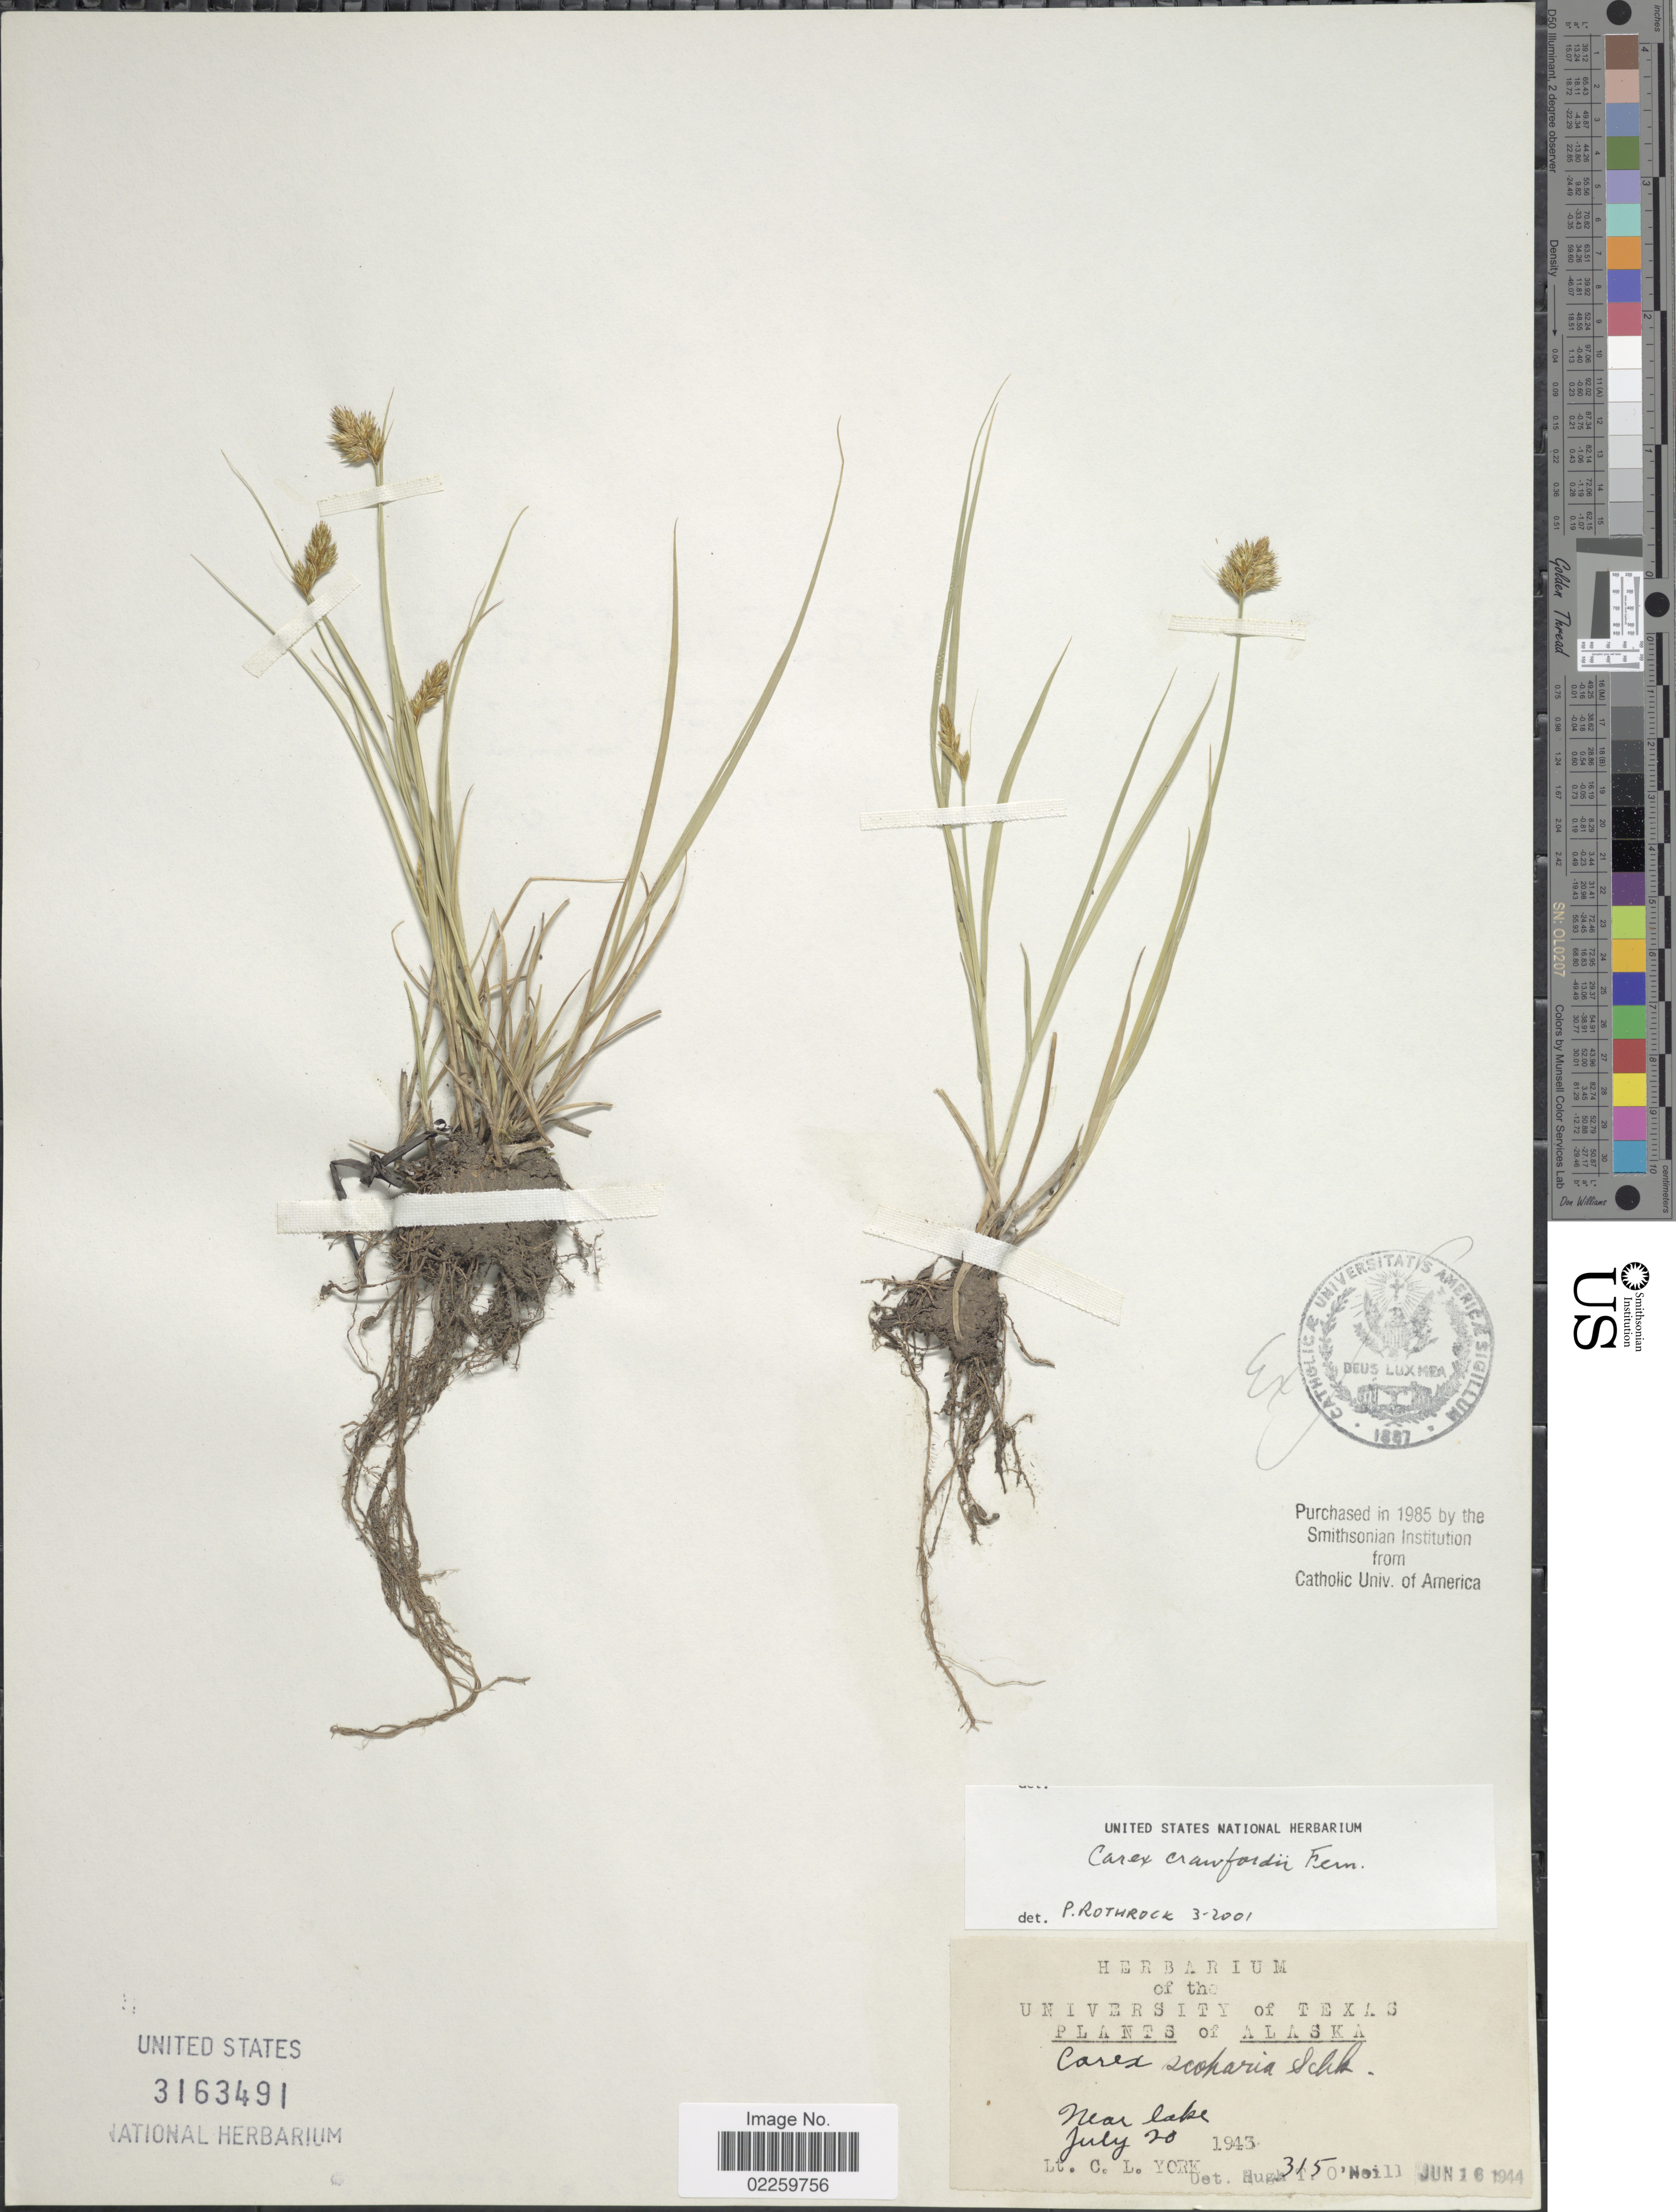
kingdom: Plantae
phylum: Tracheophyta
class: Liliopsida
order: Poales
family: Cyperaceae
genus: Carex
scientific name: Carex crawfordii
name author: Fernald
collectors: C. L. York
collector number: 315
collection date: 1943-07-20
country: United States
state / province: Alaska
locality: Near lake.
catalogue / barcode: US 3163491